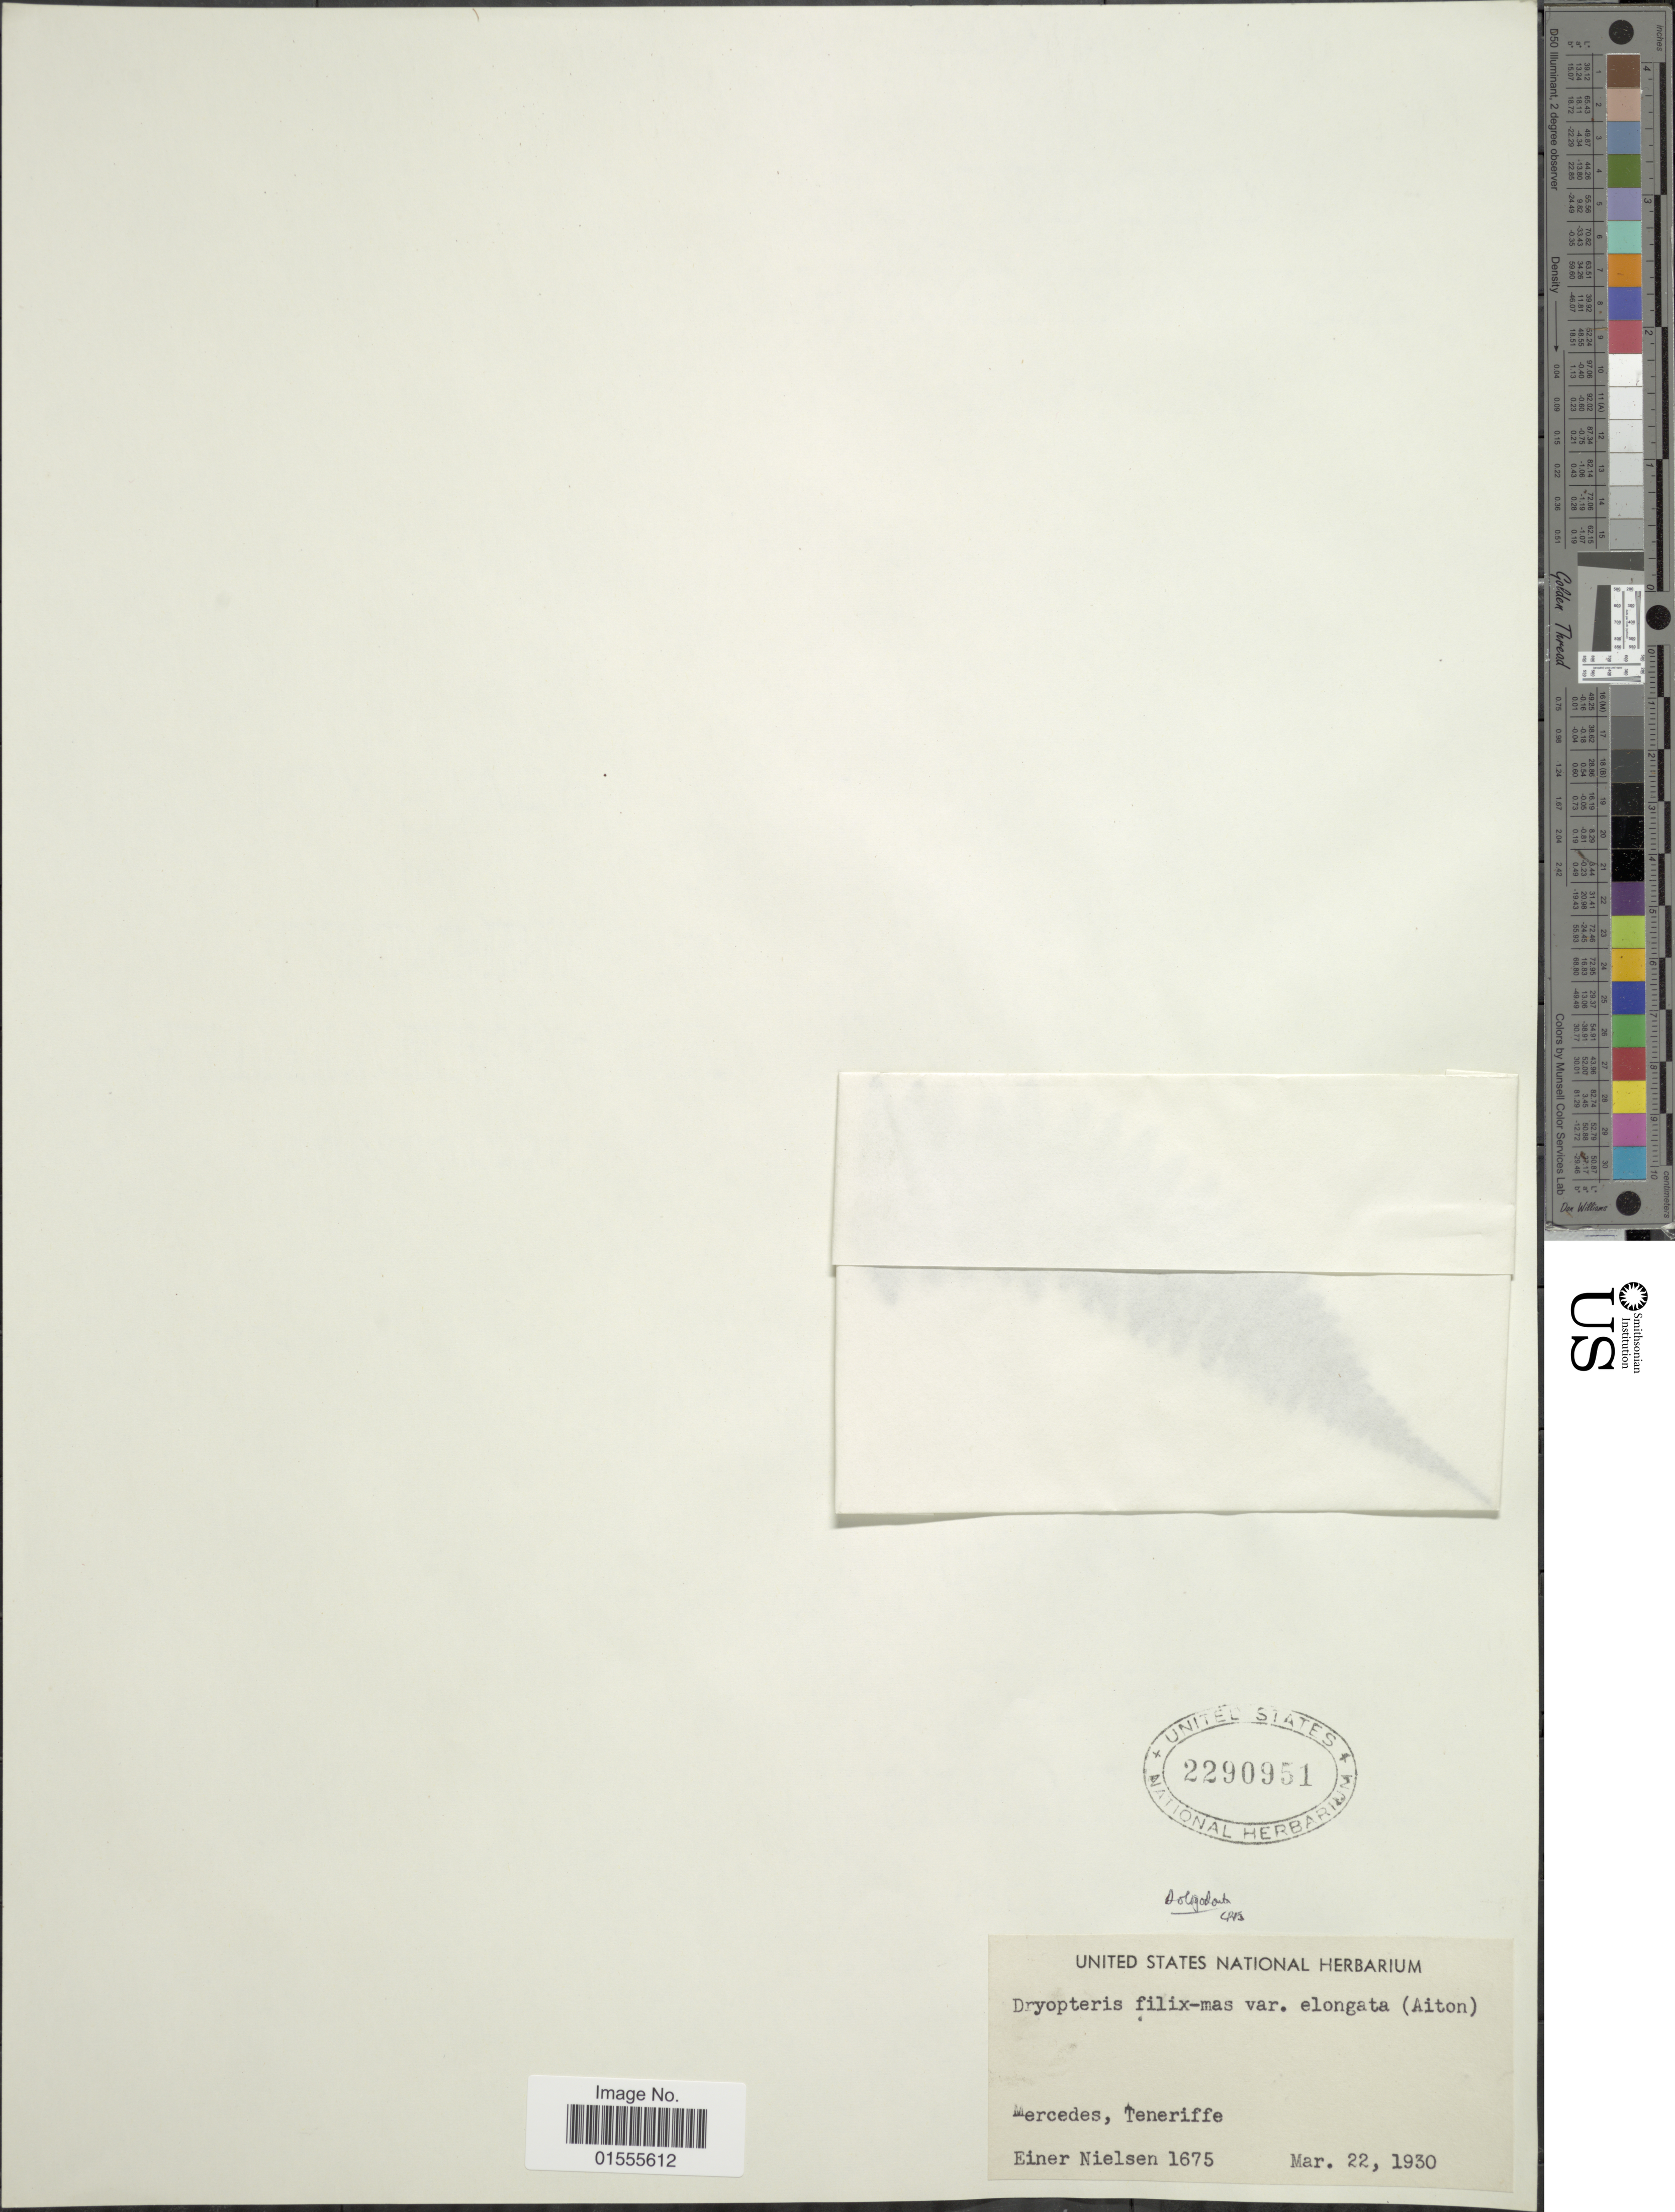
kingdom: Plantae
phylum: Tracheophyta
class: Polypodiopsida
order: Polypodiales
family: Dryopteridaceae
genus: Dryopteris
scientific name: Dryopteris aitoniana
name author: Pic. Serm.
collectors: E. Nielsen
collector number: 1675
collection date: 1930-03-22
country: Spain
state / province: Canarias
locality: Mercedes, Teneriffe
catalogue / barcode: US 2290951